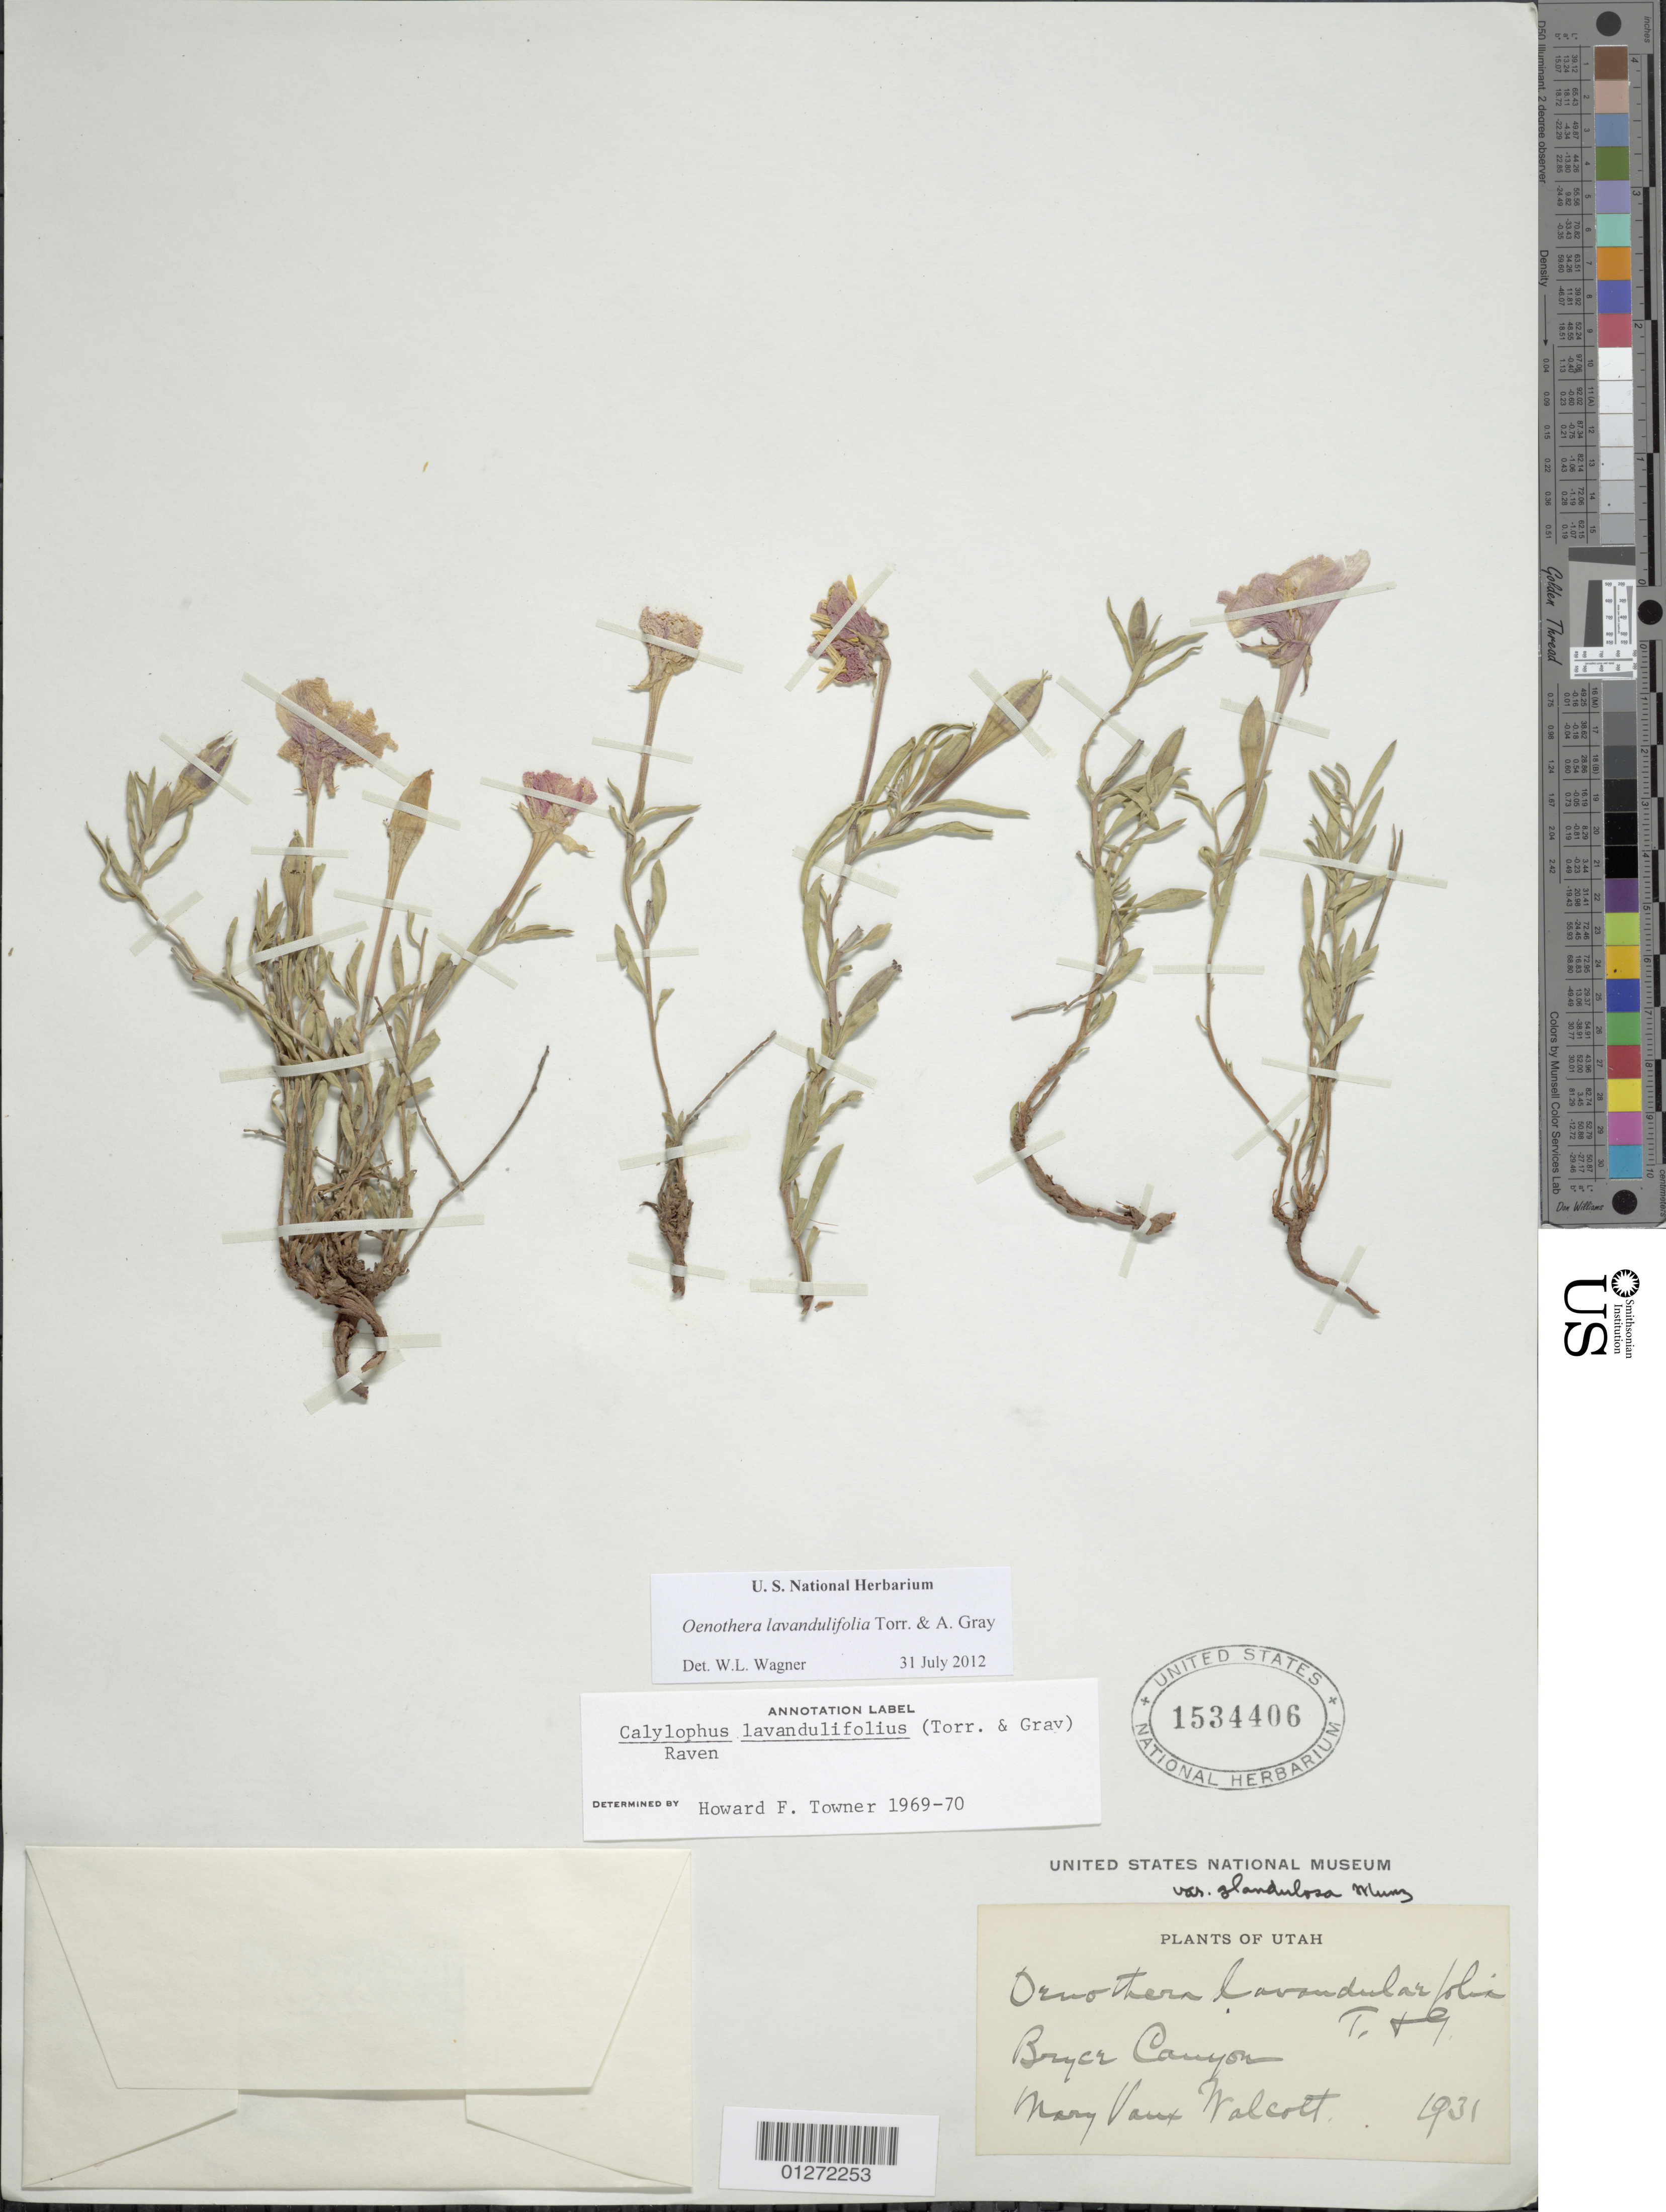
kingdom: Plantae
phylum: Tracheophyta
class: Magnoliopsida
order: Myrtales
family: Onagraceae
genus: Oenothera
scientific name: Oenothera lavandulifolia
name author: Torr. & A. Gray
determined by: Wagner, W. L., (BOT), Smithsonian Institution - National Museum of Natural History (UNITED STATES)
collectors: M. Walcott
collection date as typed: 1931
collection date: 1931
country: United States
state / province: Utah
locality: Bryer Canyon.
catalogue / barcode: US 1534406